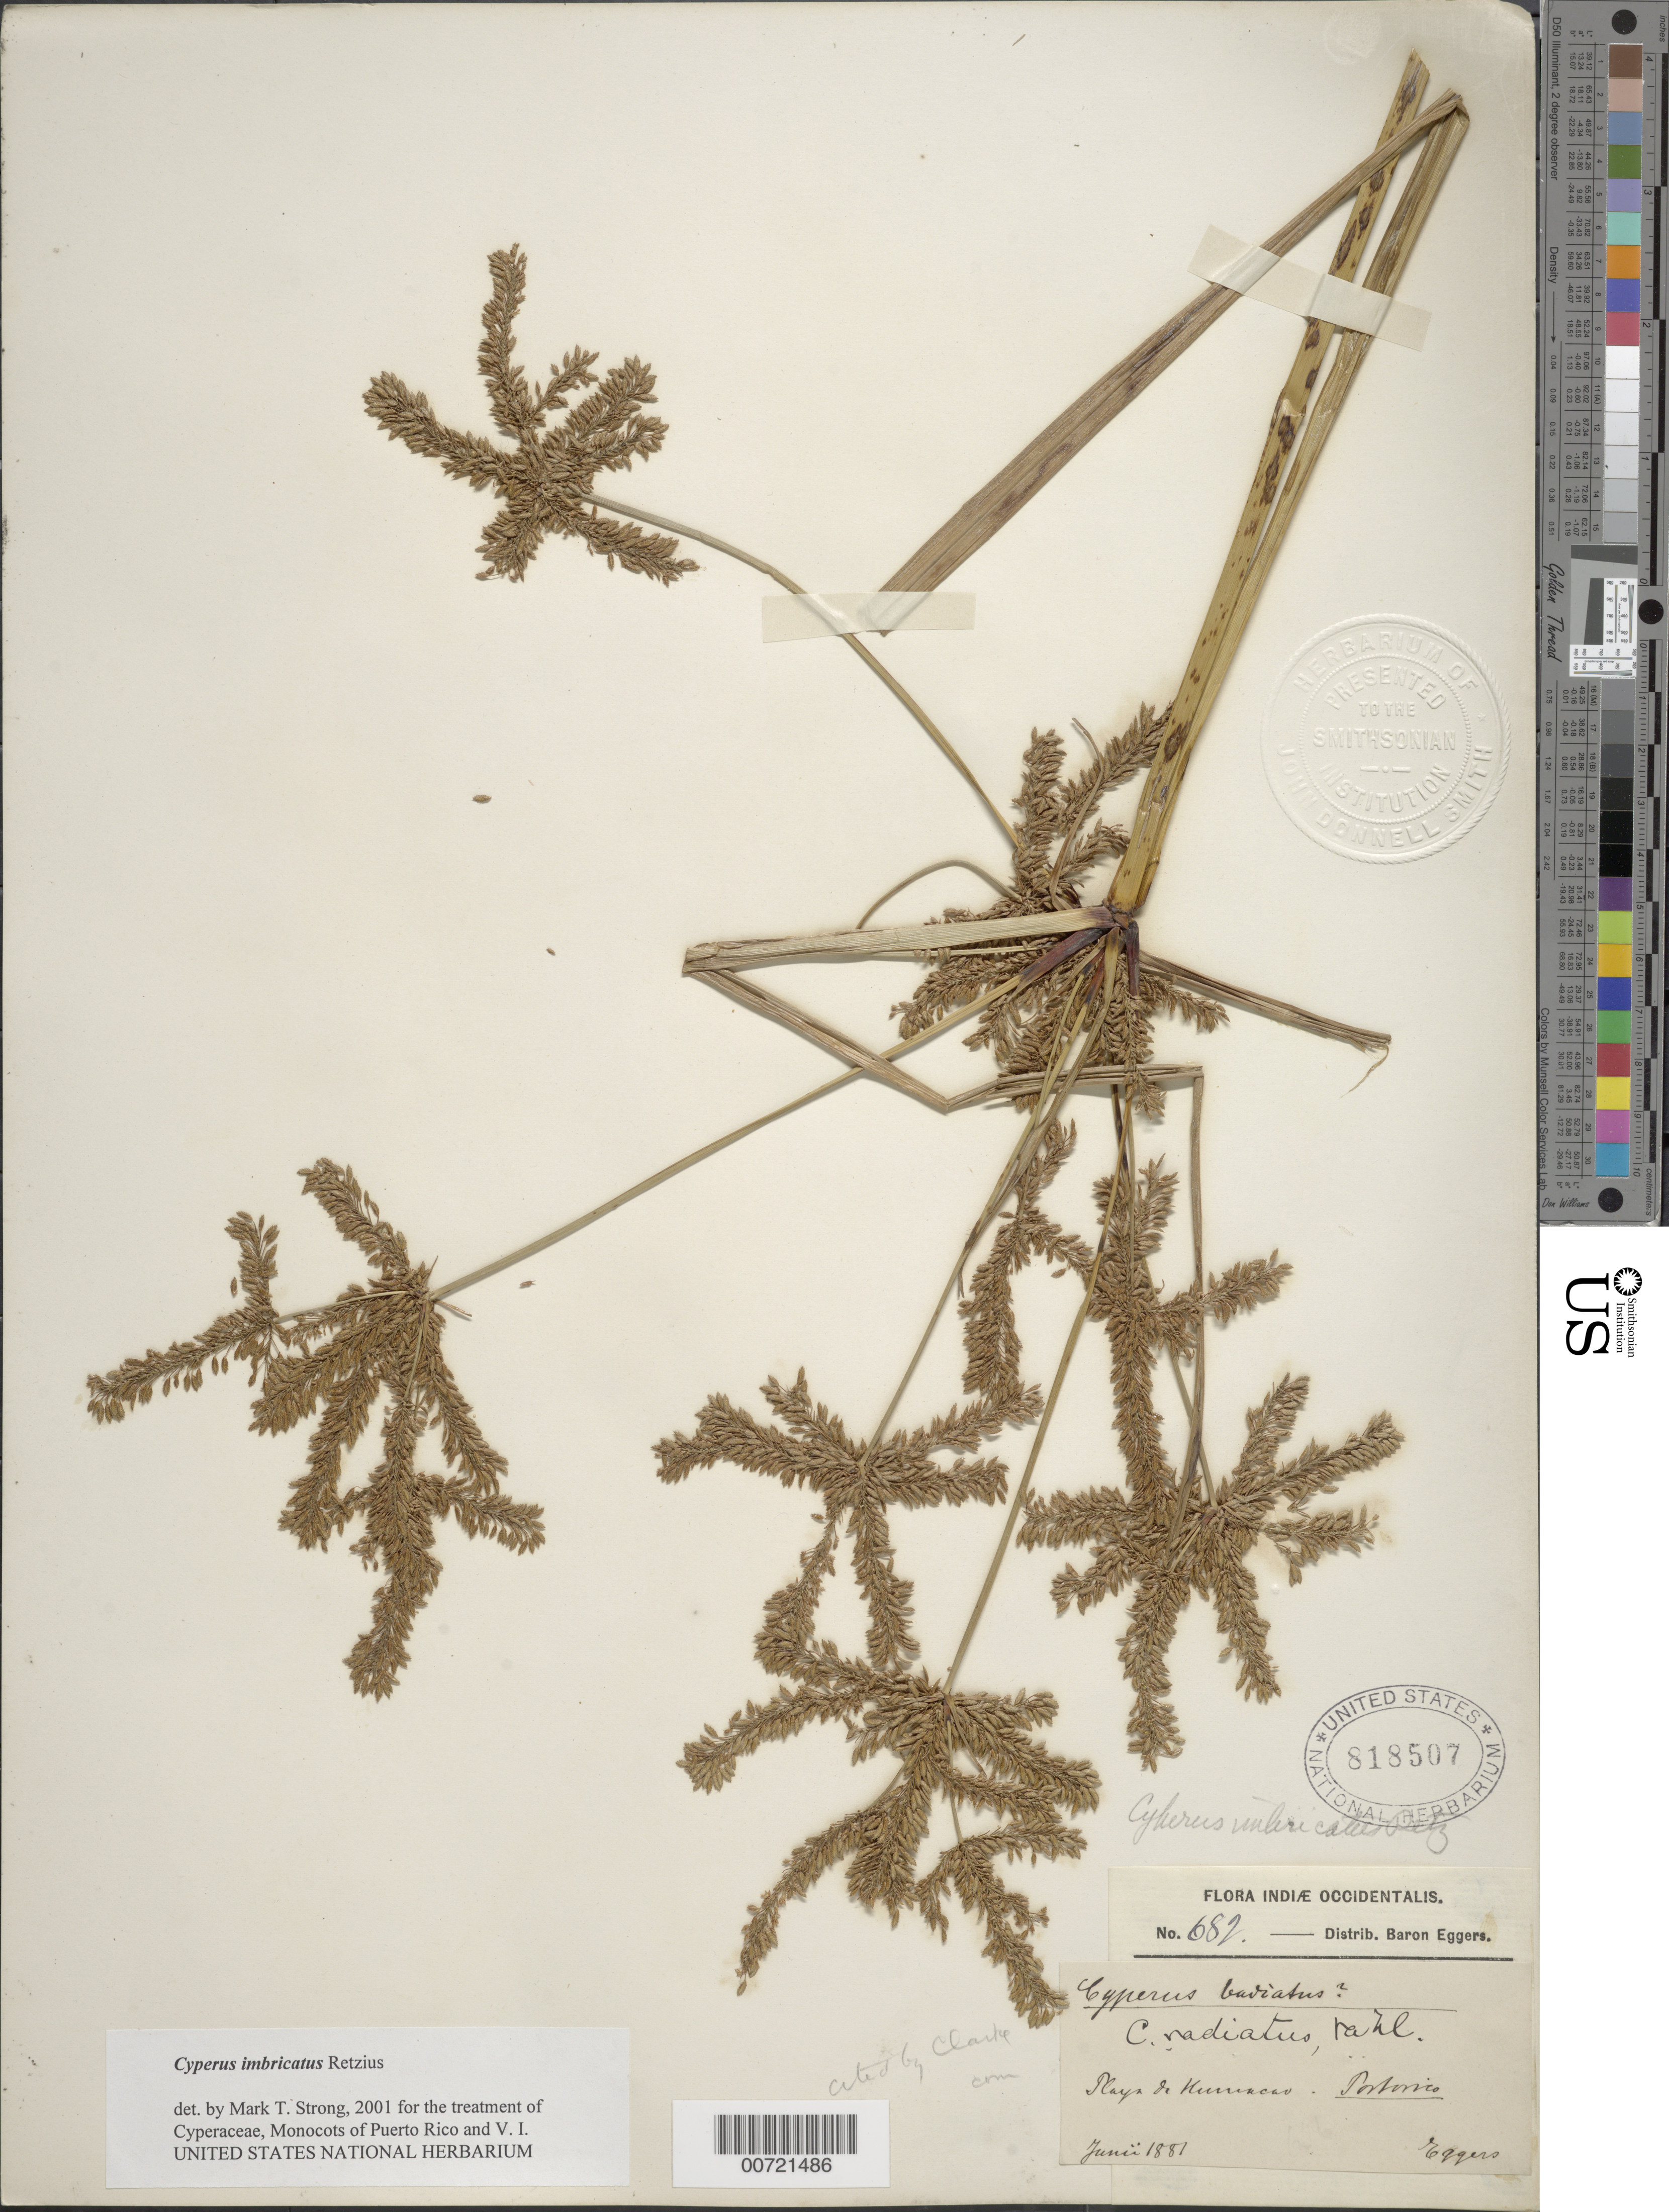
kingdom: Plantae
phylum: Tracheophyta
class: Liliopsida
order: Poales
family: Cyperaceae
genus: Cyperus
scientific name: Cyperus imbricatus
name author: Retz.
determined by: Strong, M. T., (US), Smithsonian Institution - National Museum of Natural History (UNITED STATES)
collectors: H. F. A. von Eggers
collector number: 682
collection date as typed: Jun 1881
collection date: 1881-06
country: Puerto Rico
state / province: Humacao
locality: Playa de Humacao.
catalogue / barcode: US 818507